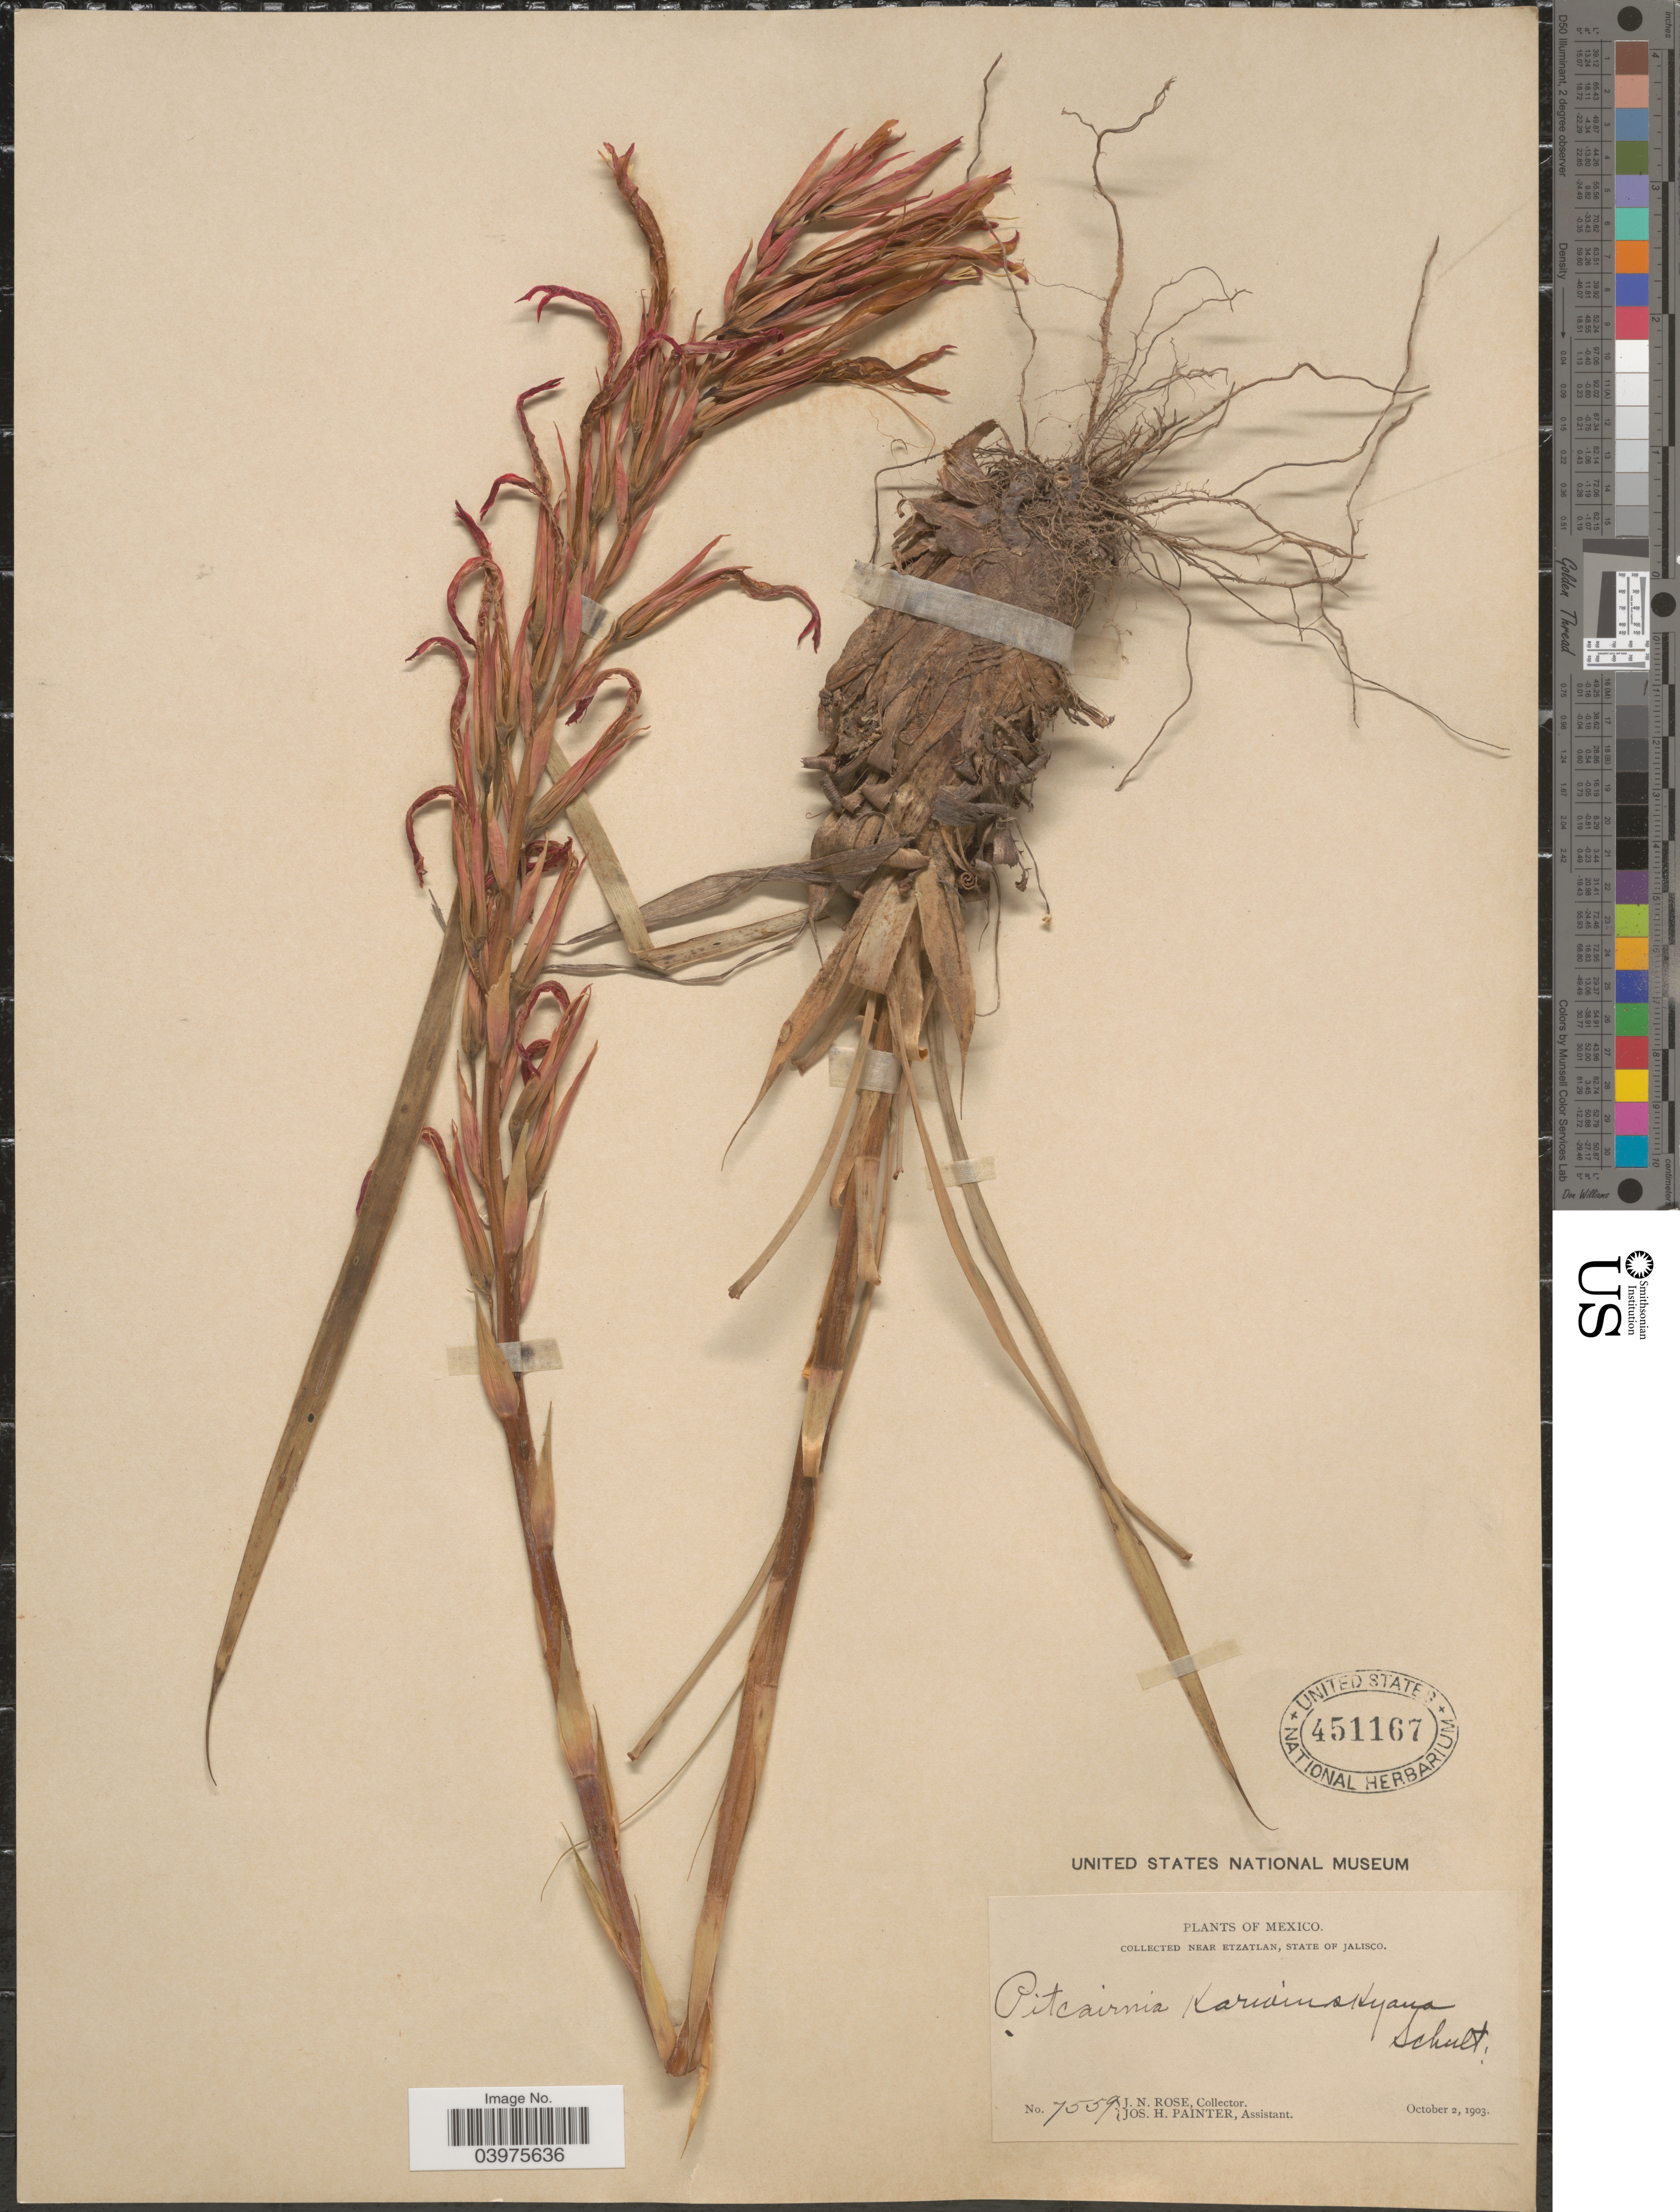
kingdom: Plantae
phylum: Tracheophyta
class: Liliopsida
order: Poales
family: Bromeliaceae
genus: Pitcairnia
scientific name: Pitcairnia karwinskyana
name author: Schult. & Schult. f.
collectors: J. N. Rose & J. H. Painter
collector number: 7559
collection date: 1903-10-02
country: Mexico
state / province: Jalisco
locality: Near Etzatlan.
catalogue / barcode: US 451167